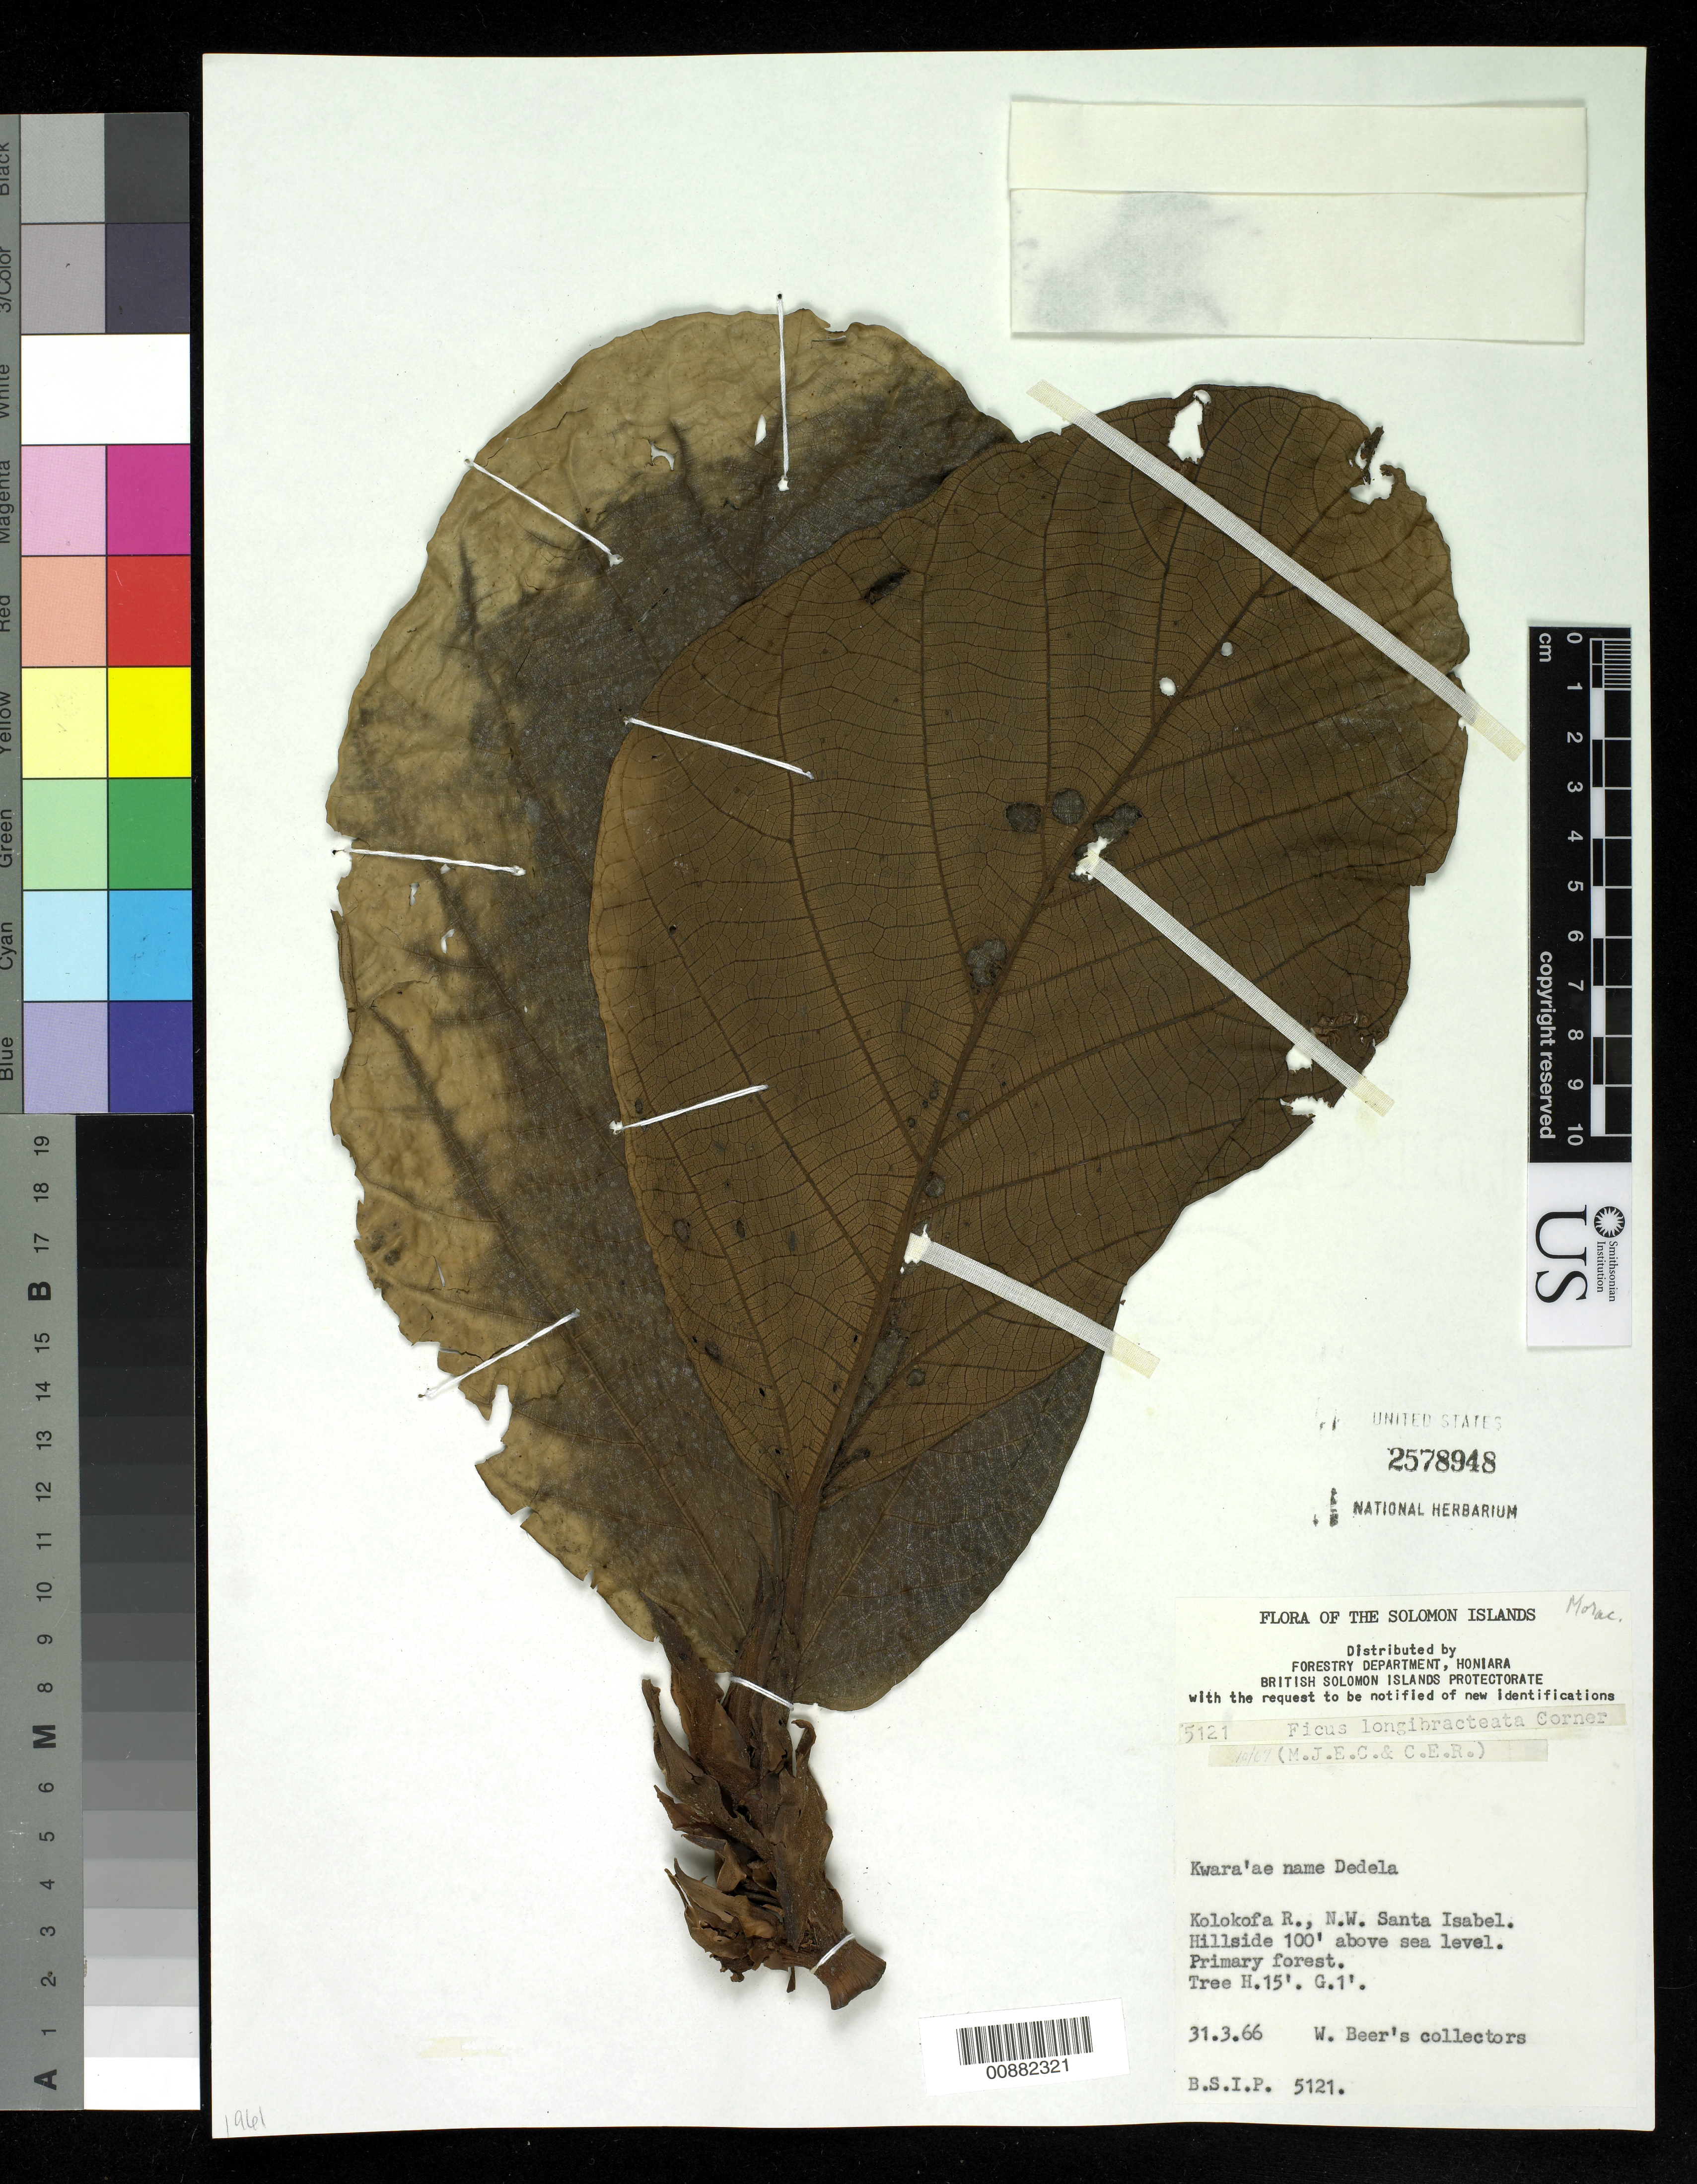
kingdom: Plantae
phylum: Tracheophyta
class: Magnoliopsida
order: Rosales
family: Moraceae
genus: Ficus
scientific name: Ficus longibracteata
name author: (L.) Corner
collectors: W. Beer's Collectors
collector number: BSIP 5121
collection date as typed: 31 Mar 1966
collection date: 1966-03-31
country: Solomon Islands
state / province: Isabel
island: Santa Isabel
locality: Kolokofa R., hillside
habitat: hillside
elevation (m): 30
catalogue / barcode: US 2578948